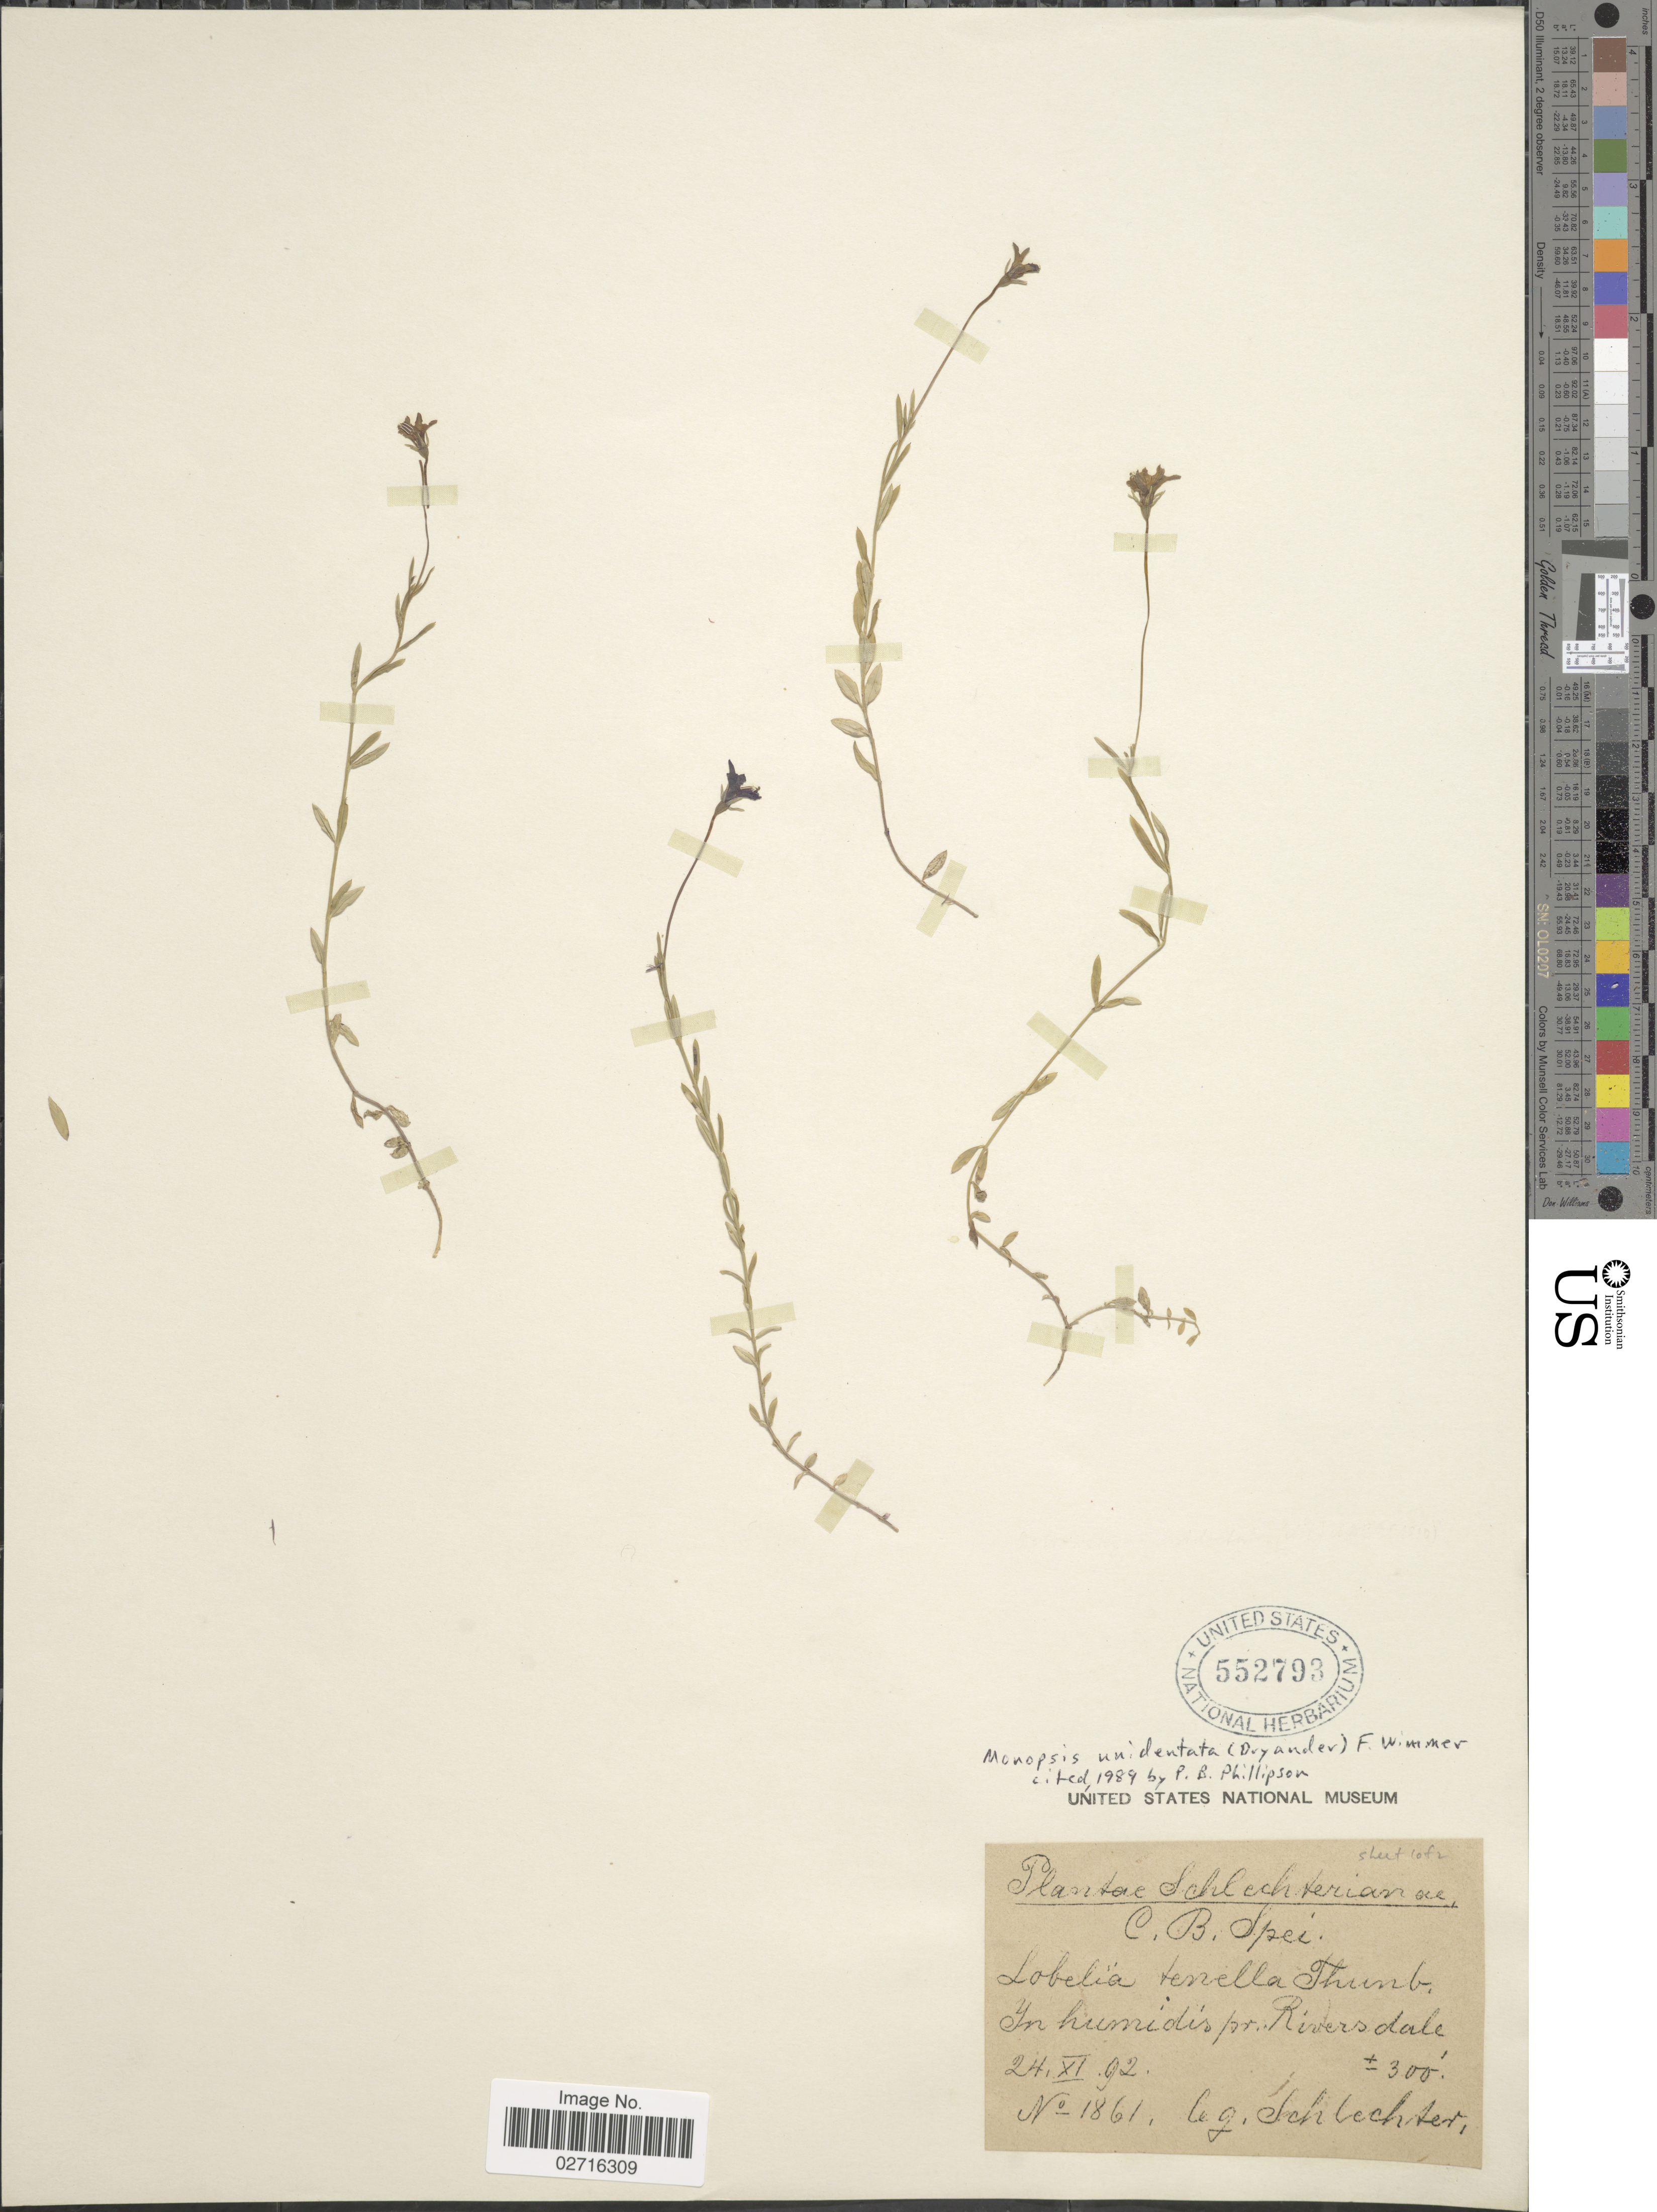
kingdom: Plantae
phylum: Tracheophyta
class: Magnoliopsida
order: Asterales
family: Campanulaceae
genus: Monopsis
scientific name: Monopsis unidentata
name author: (Dryand.) E. Wimm.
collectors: Schlechter, --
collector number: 1861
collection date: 1892-11-24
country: South Africa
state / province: Western Cape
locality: C. B. Spei. In humidis pr. Riversdale.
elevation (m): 91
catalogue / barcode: US 552793